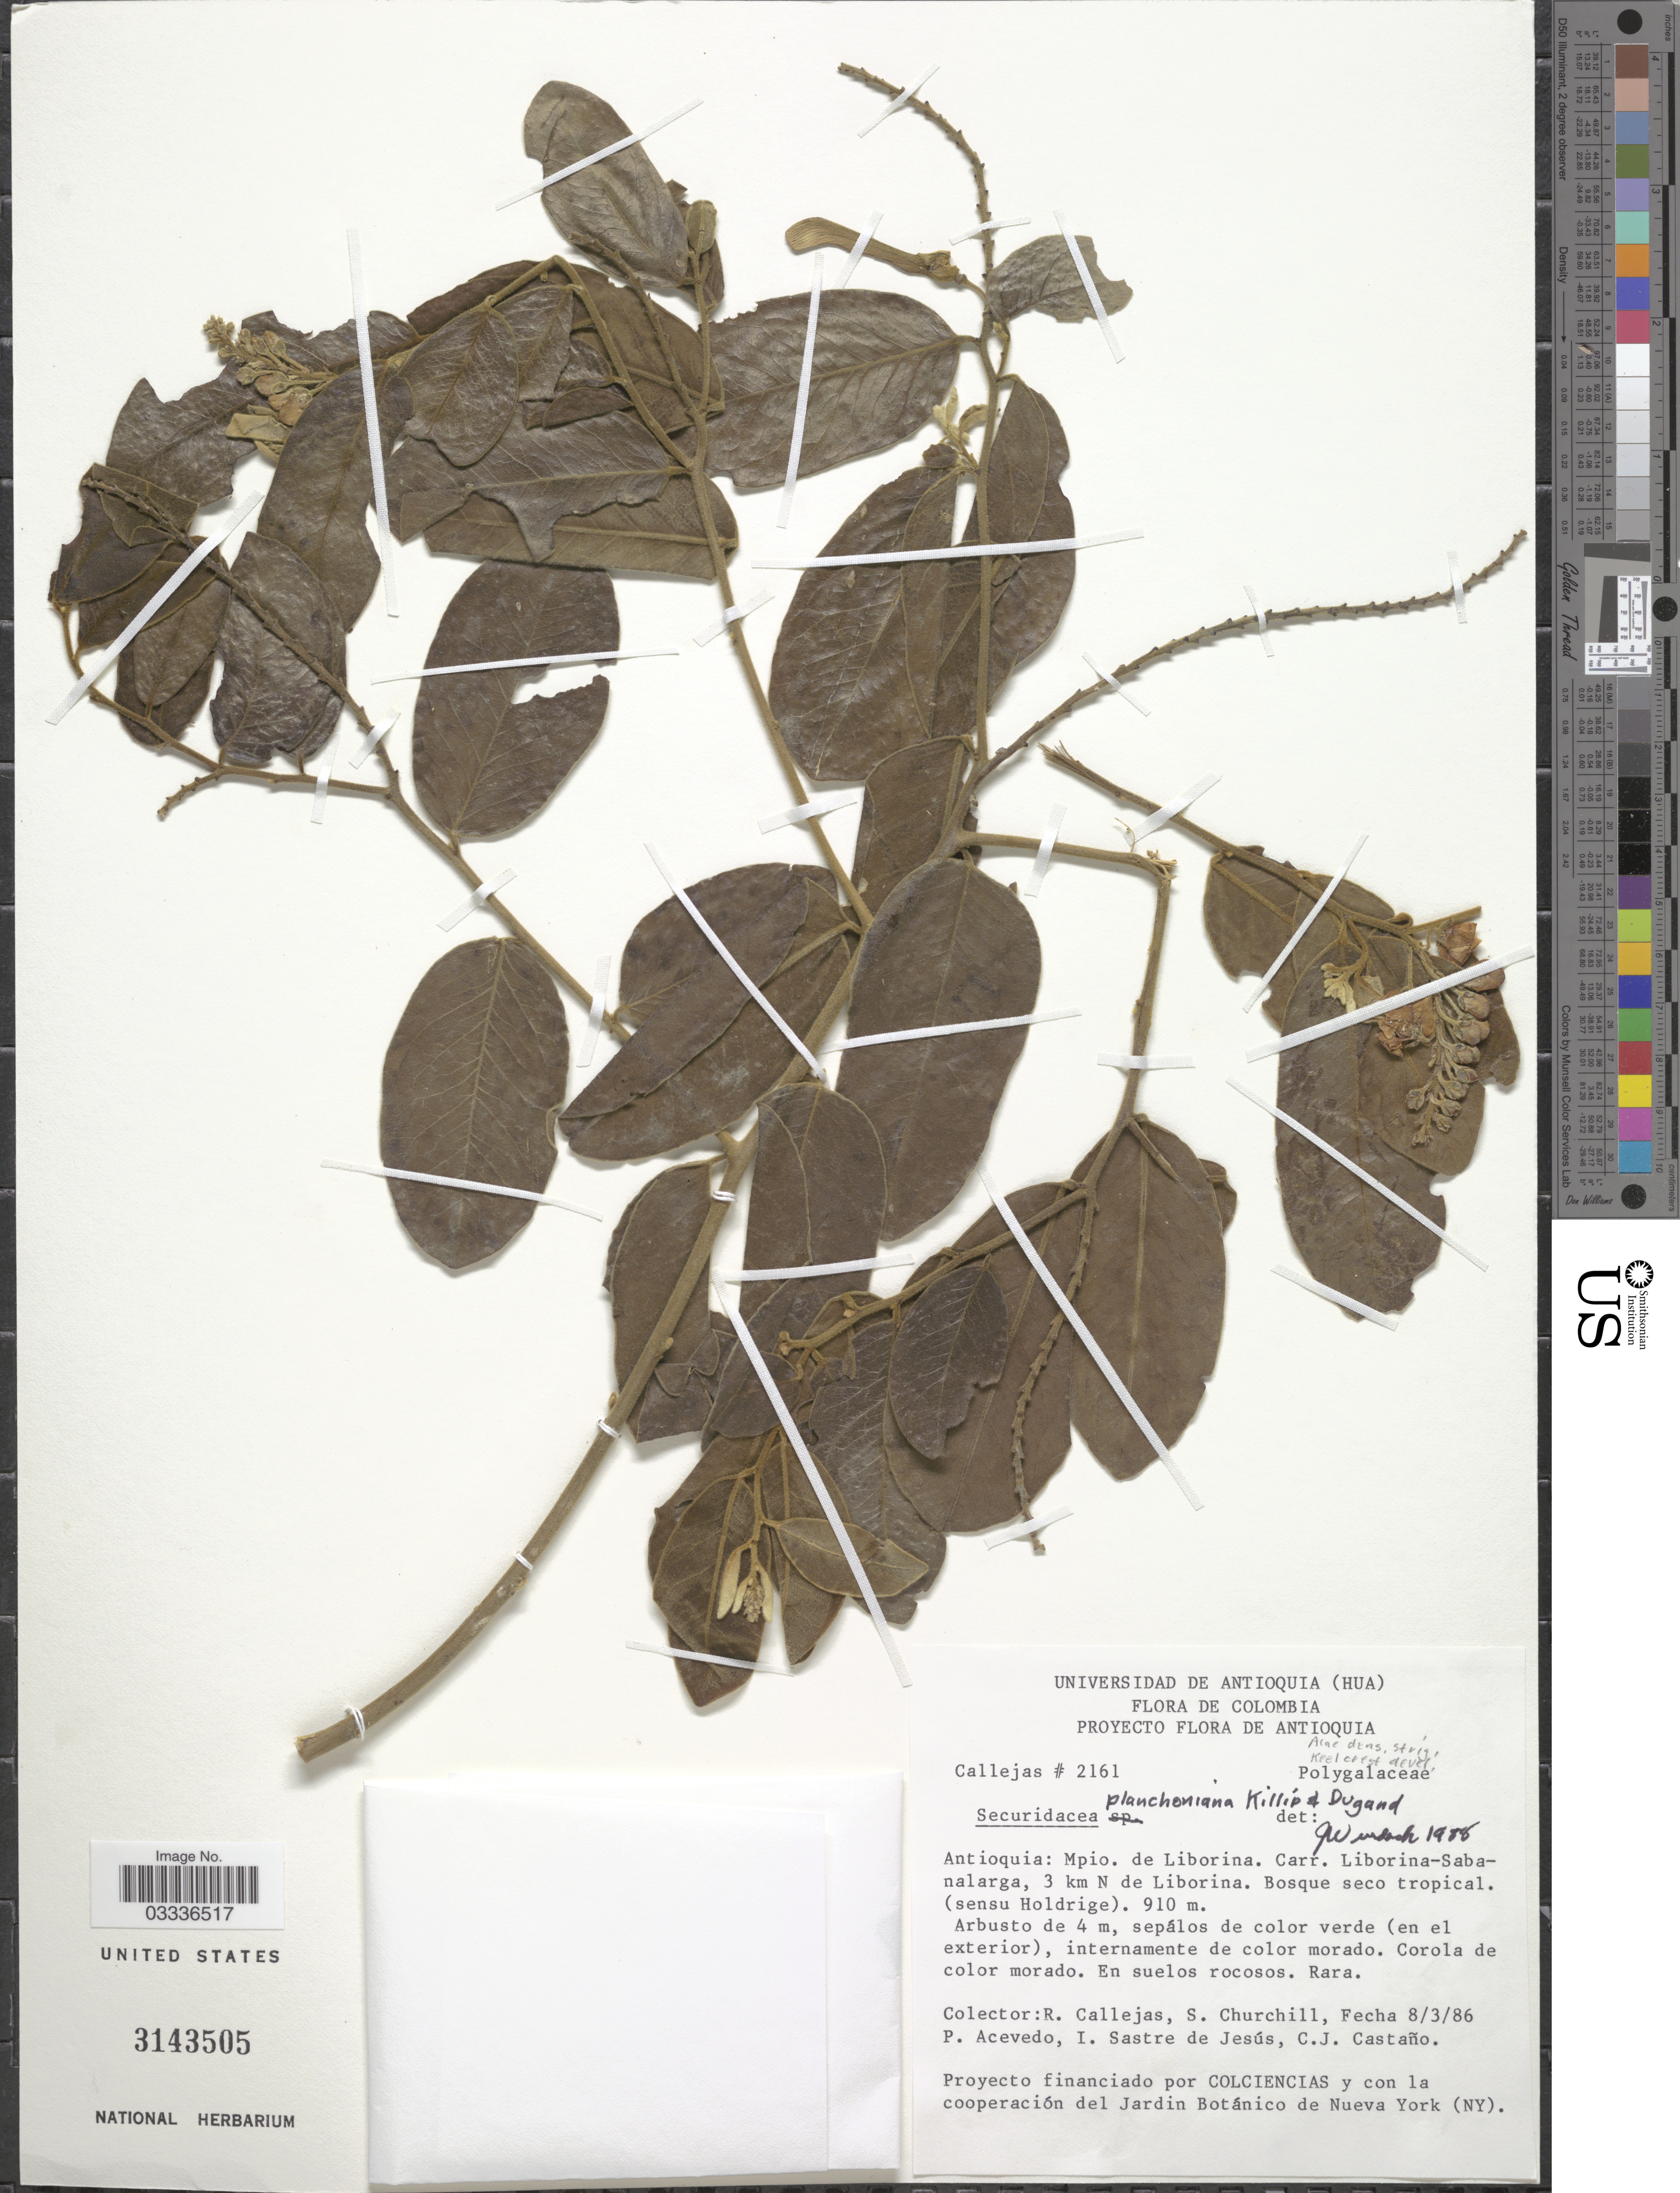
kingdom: Plantae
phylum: Tracheophyta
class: Magnoliopsida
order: Fabales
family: Polygalaceae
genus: Securidaca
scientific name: Securidaca planchoniana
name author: Killip & Dugand G.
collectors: R. Callejas, S. Churchill, P. Acevedo-Rodr., I. Sastre-de Jesús & C. Castaño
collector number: Callejas 2161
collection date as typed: Transcribed d/m/y: 8/3/86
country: Colombia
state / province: Antioquia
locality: Mpio. de Liborina. Carr. Liborina-Sabanalarga, 3 km N de Liborina.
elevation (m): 910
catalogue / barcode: US 3143505